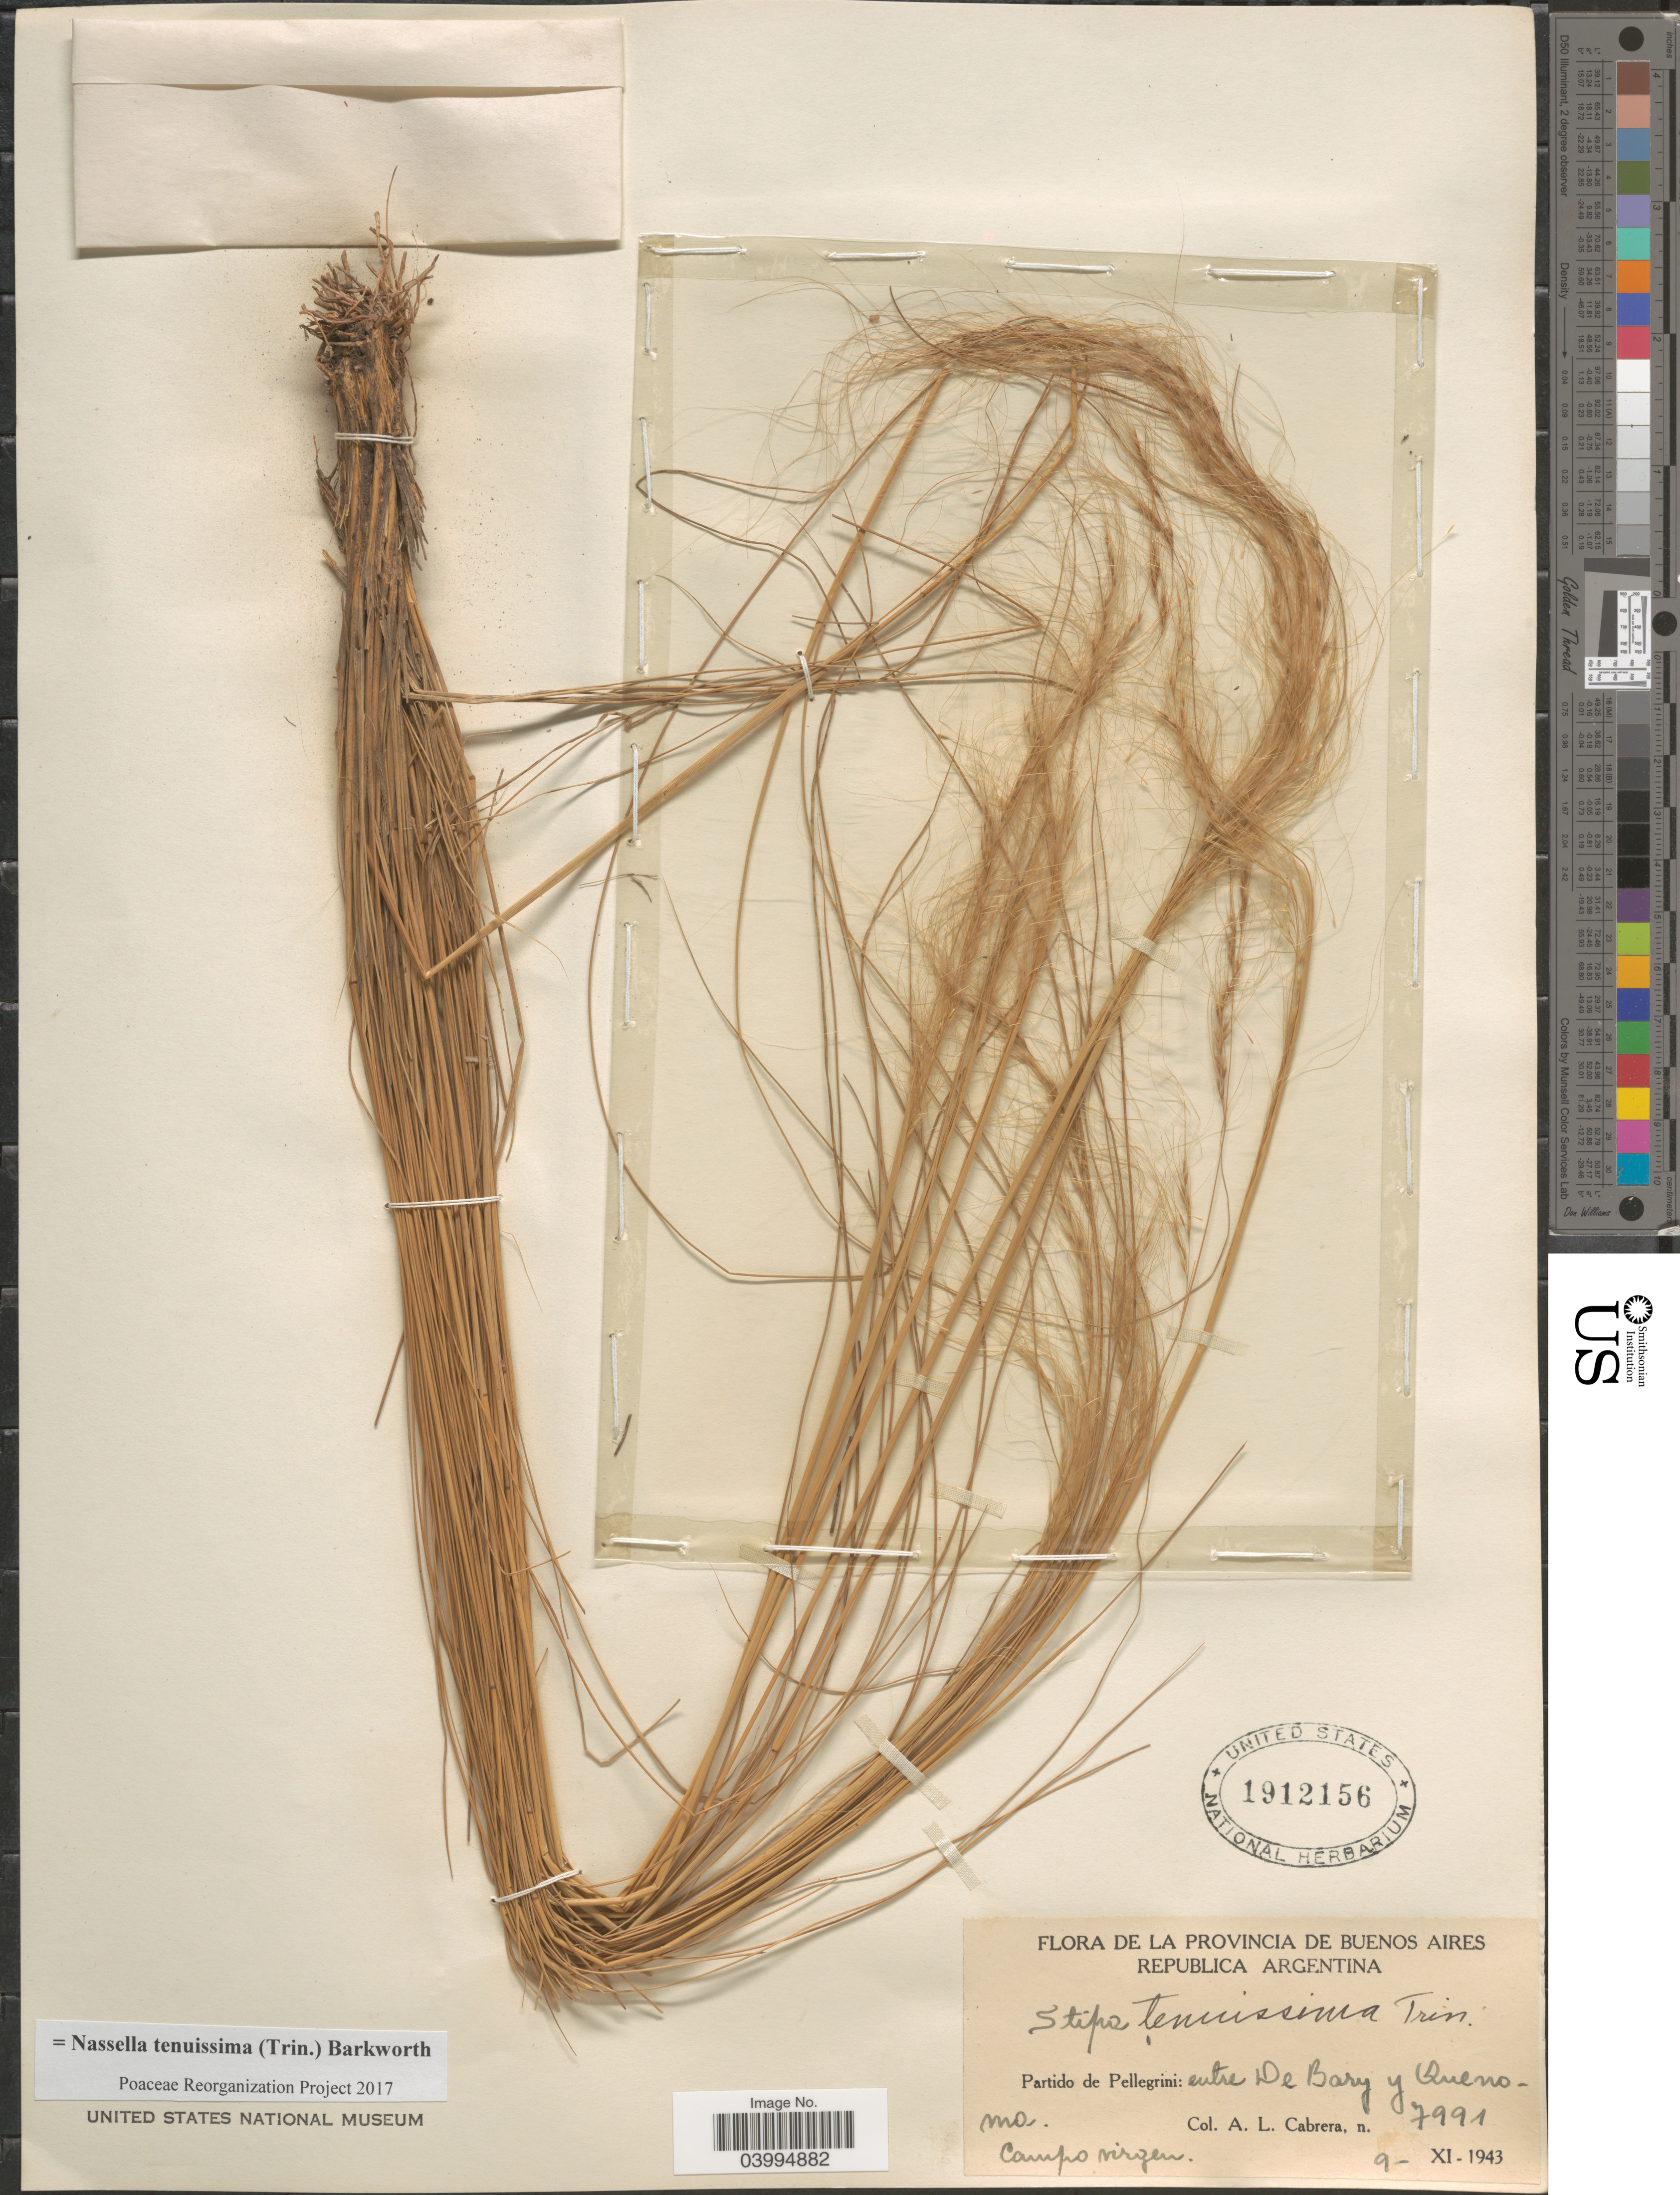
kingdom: Plantae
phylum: Tracheophyta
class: Liliopsida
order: Poales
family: Poaceae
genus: Nassella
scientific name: Nassella tenuissima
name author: (Trin.) Barkworth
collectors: A. L. Cabrera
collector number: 7991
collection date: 1943-11-09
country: Argentina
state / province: Buenos Aires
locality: Republica Argentina. Partido de Pellegrini: entre De Bary y Quenomo.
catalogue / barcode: US 1912156